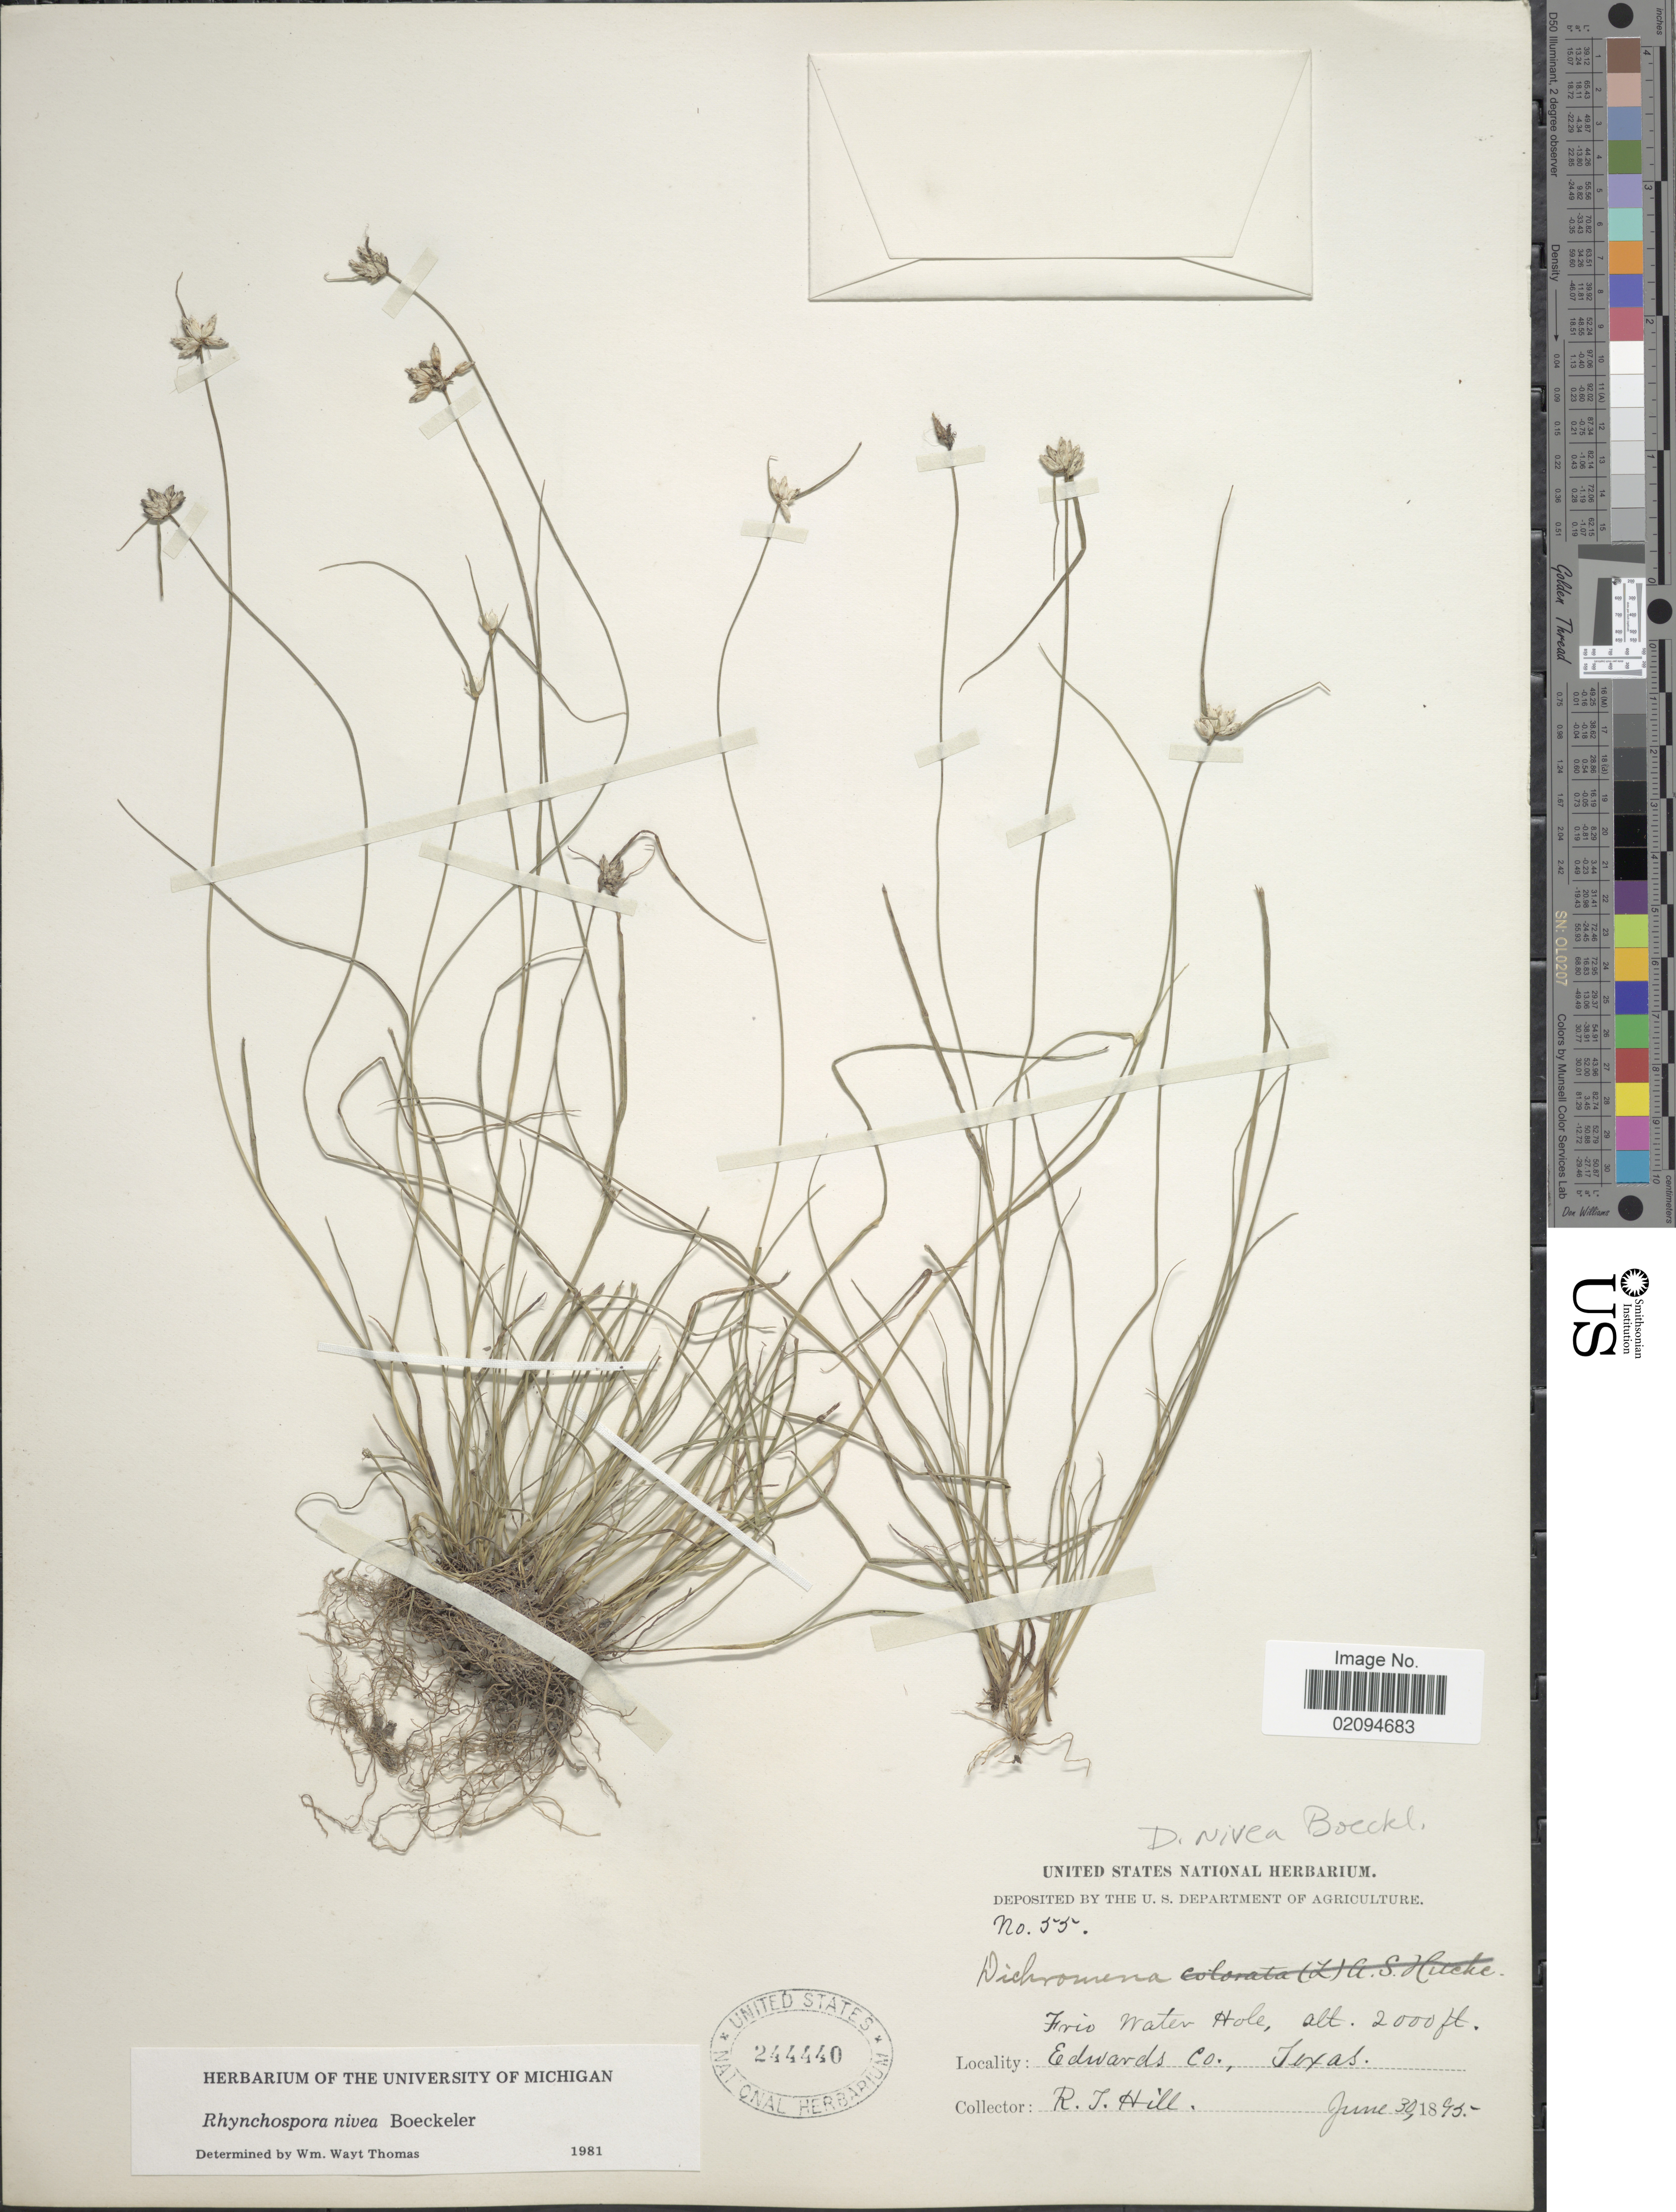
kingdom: Plantae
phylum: Tracheophyta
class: Liliopsida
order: Poales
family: Cyperaceae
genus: Rhynchospora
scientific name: Rhynchospora nivea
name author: Boeckeler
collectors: R. J. Hill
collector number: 55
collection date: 1895-06-30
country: United States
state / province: Texas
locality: Frio Water Hole, Edwards Co.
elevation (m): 610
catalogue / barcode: US 244440